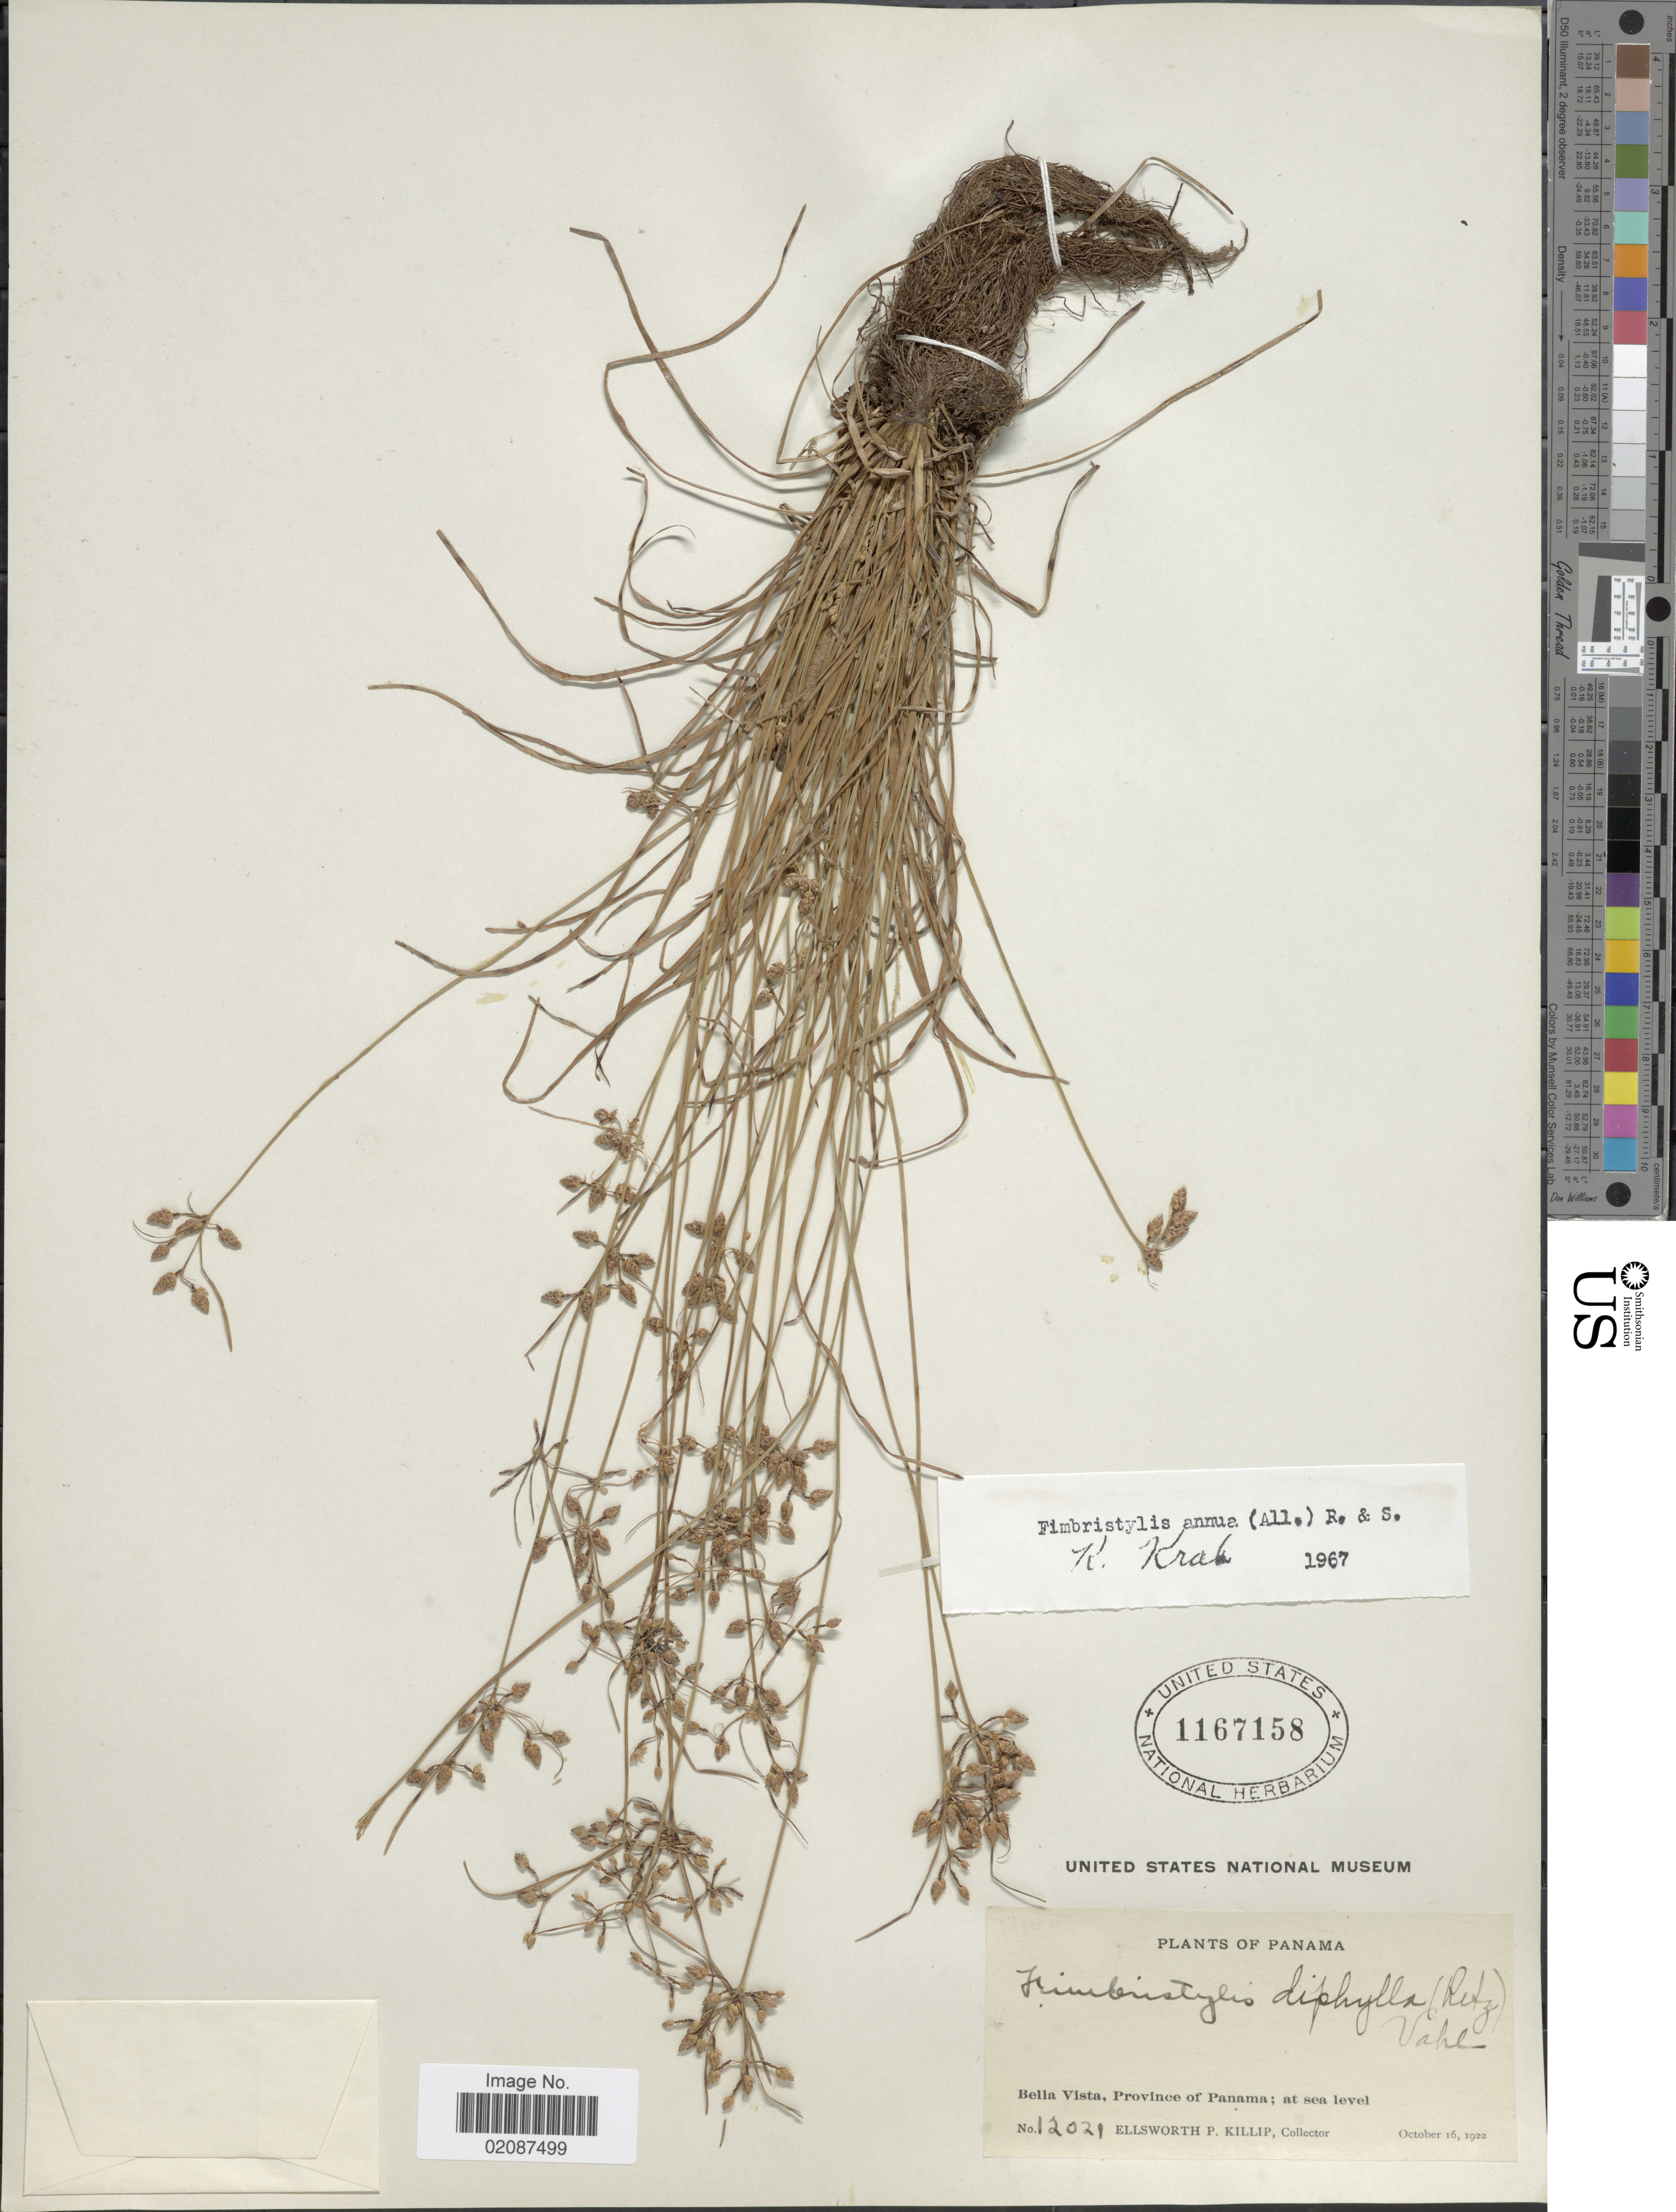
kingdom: Plantae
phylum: Tracheophyta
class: Liliopsida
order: Poales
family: Cyperaceae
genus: Fimbristylis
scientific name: Fimbristylis annua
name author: (All.) Roem. & Schult.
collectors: E. P. Killip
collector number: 12021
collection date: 1922-10-16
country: Panama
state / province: Panamá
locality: Bella Vista, Province of Panama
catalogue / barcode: US 1167158